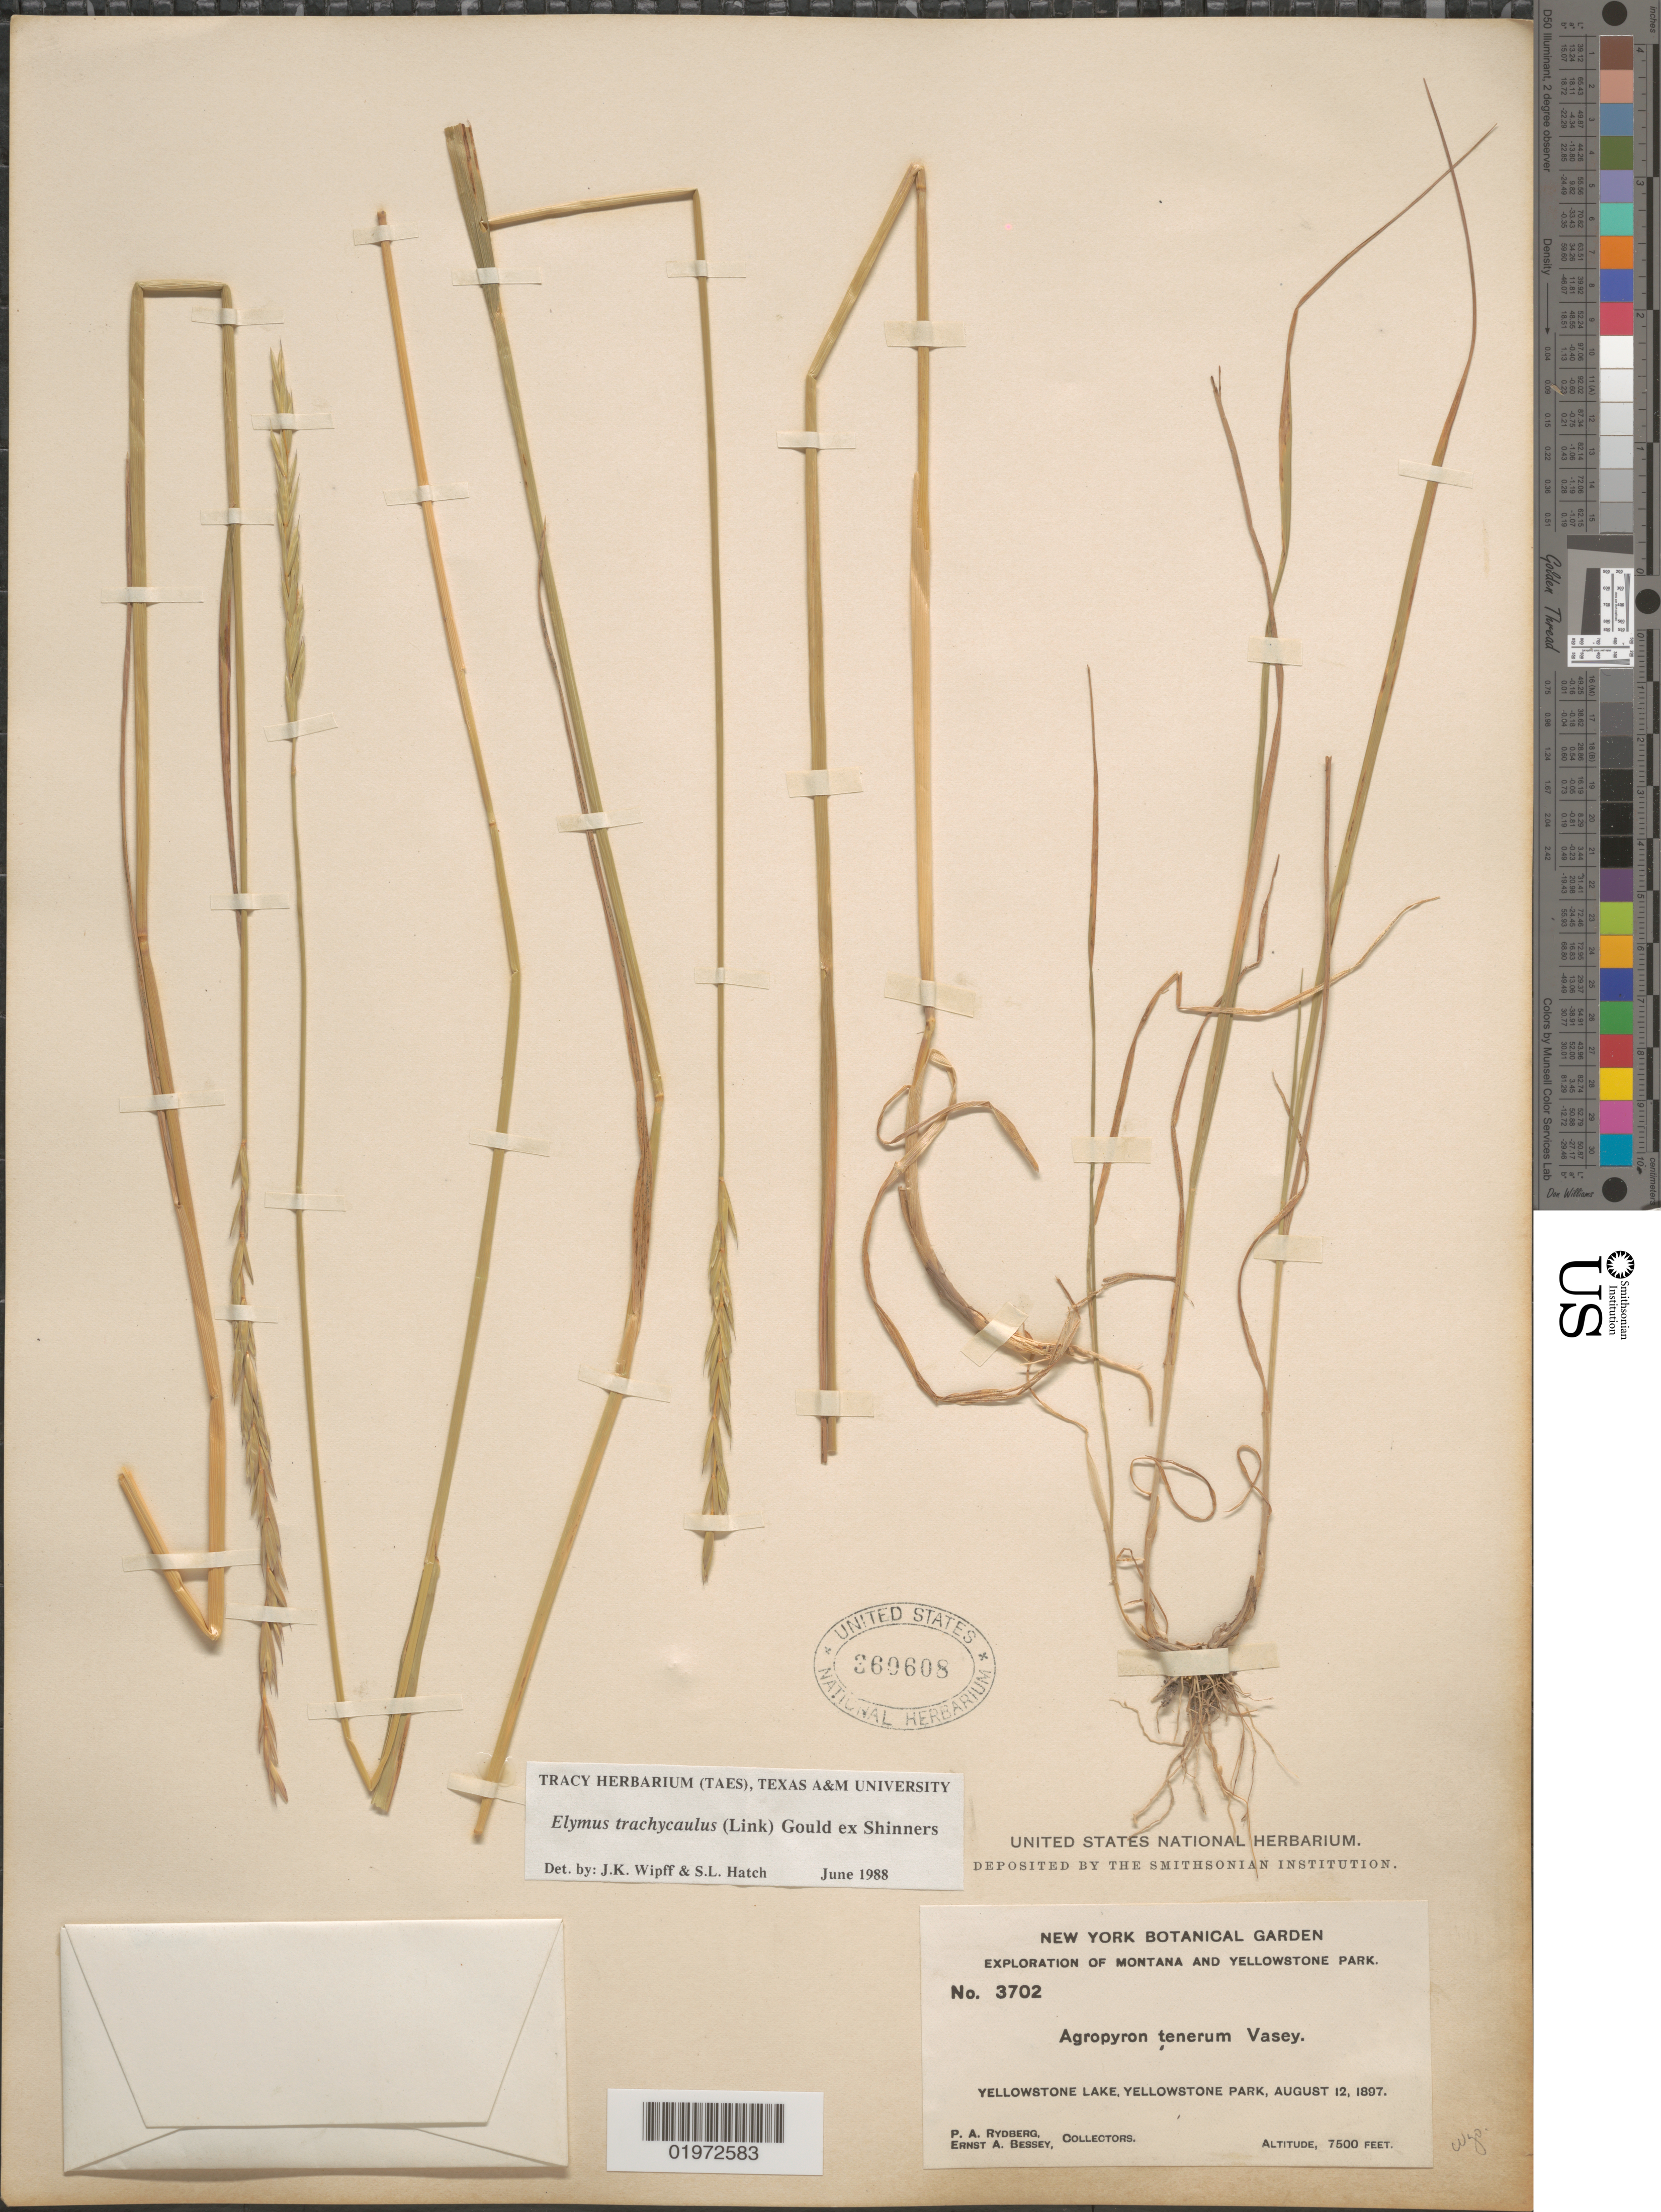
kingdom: Plantae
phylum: Tracheophyta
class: Liliopsida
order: Poales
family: Poaceae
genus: Elymus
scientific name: Elymus trachycaulus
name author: (Link) Gould ex Shinners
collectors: P. A. Rydberg & E. A. Bessey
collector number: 3702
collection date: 1897-08-12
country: United States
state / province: Montana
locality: Exploration of Montana and Yellowstone Park. Yellowstone Lake, Yellowstone Park.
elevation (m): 2286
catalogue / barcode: US 360608